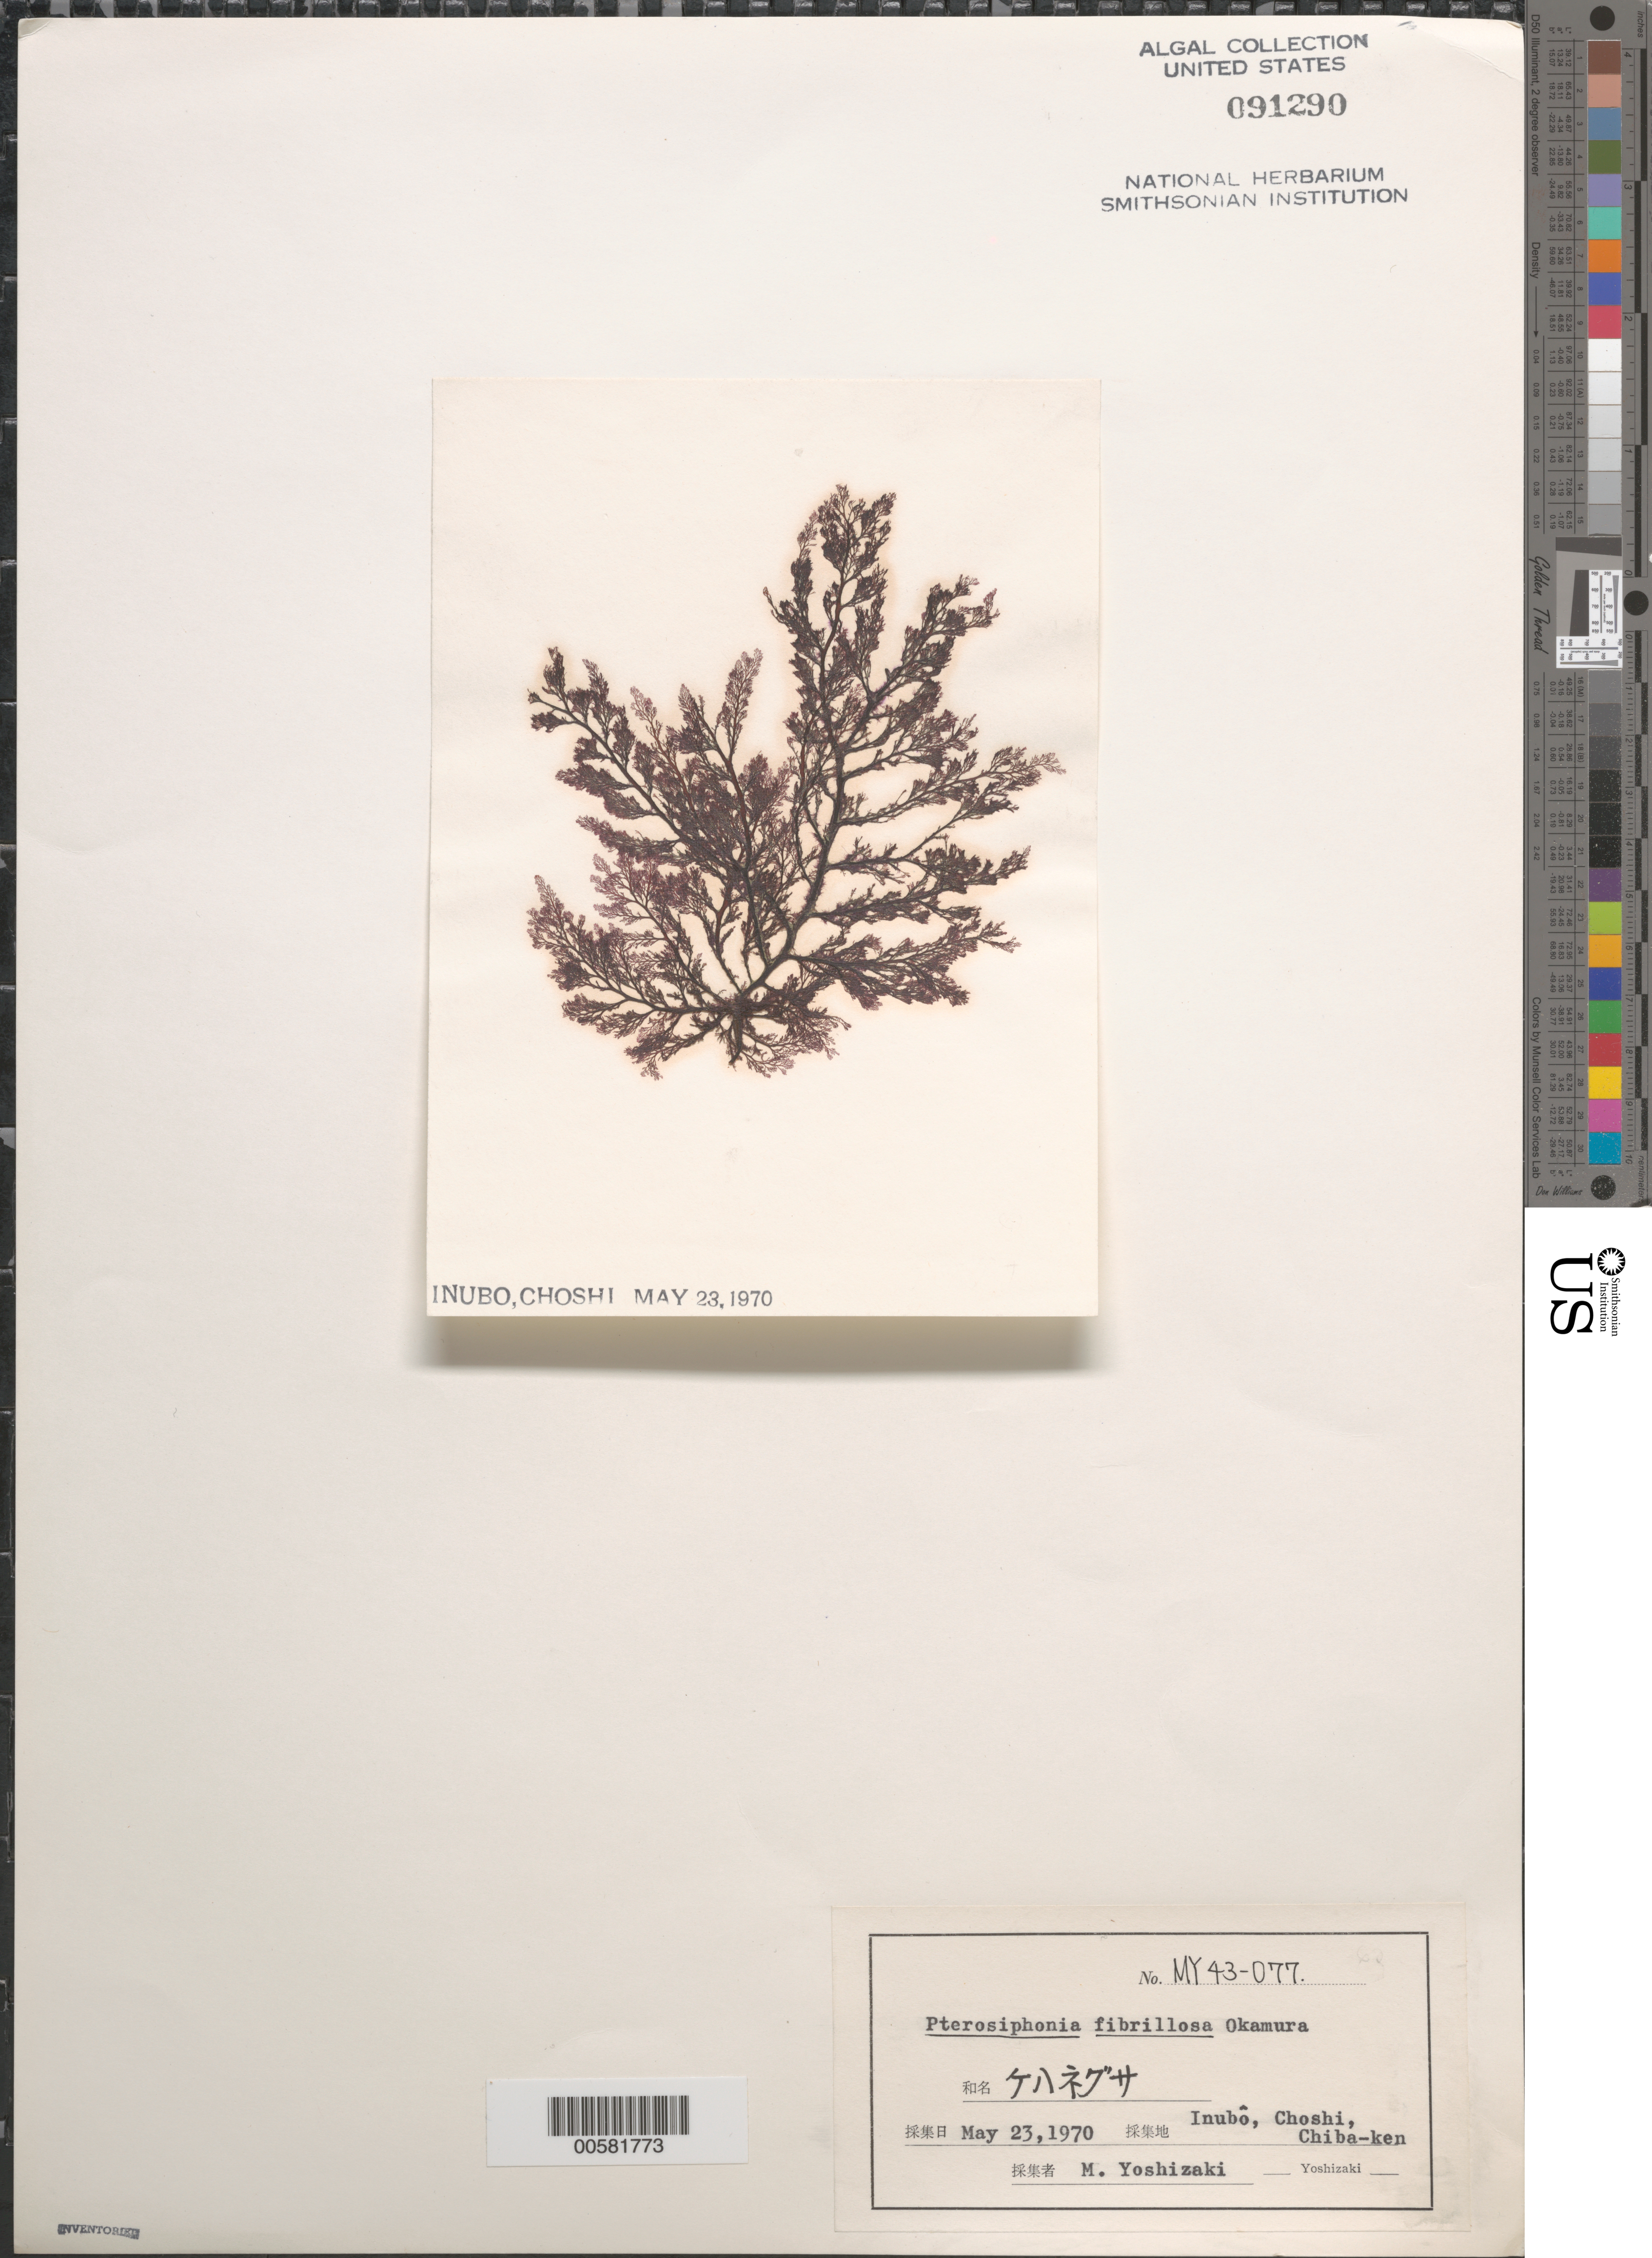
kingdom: Plantae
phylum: Rhodophyta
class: Florideophyceae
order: Ceramiales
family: Rhodomelaceae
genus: Melanothamnus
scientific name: Melanothamnus fibrillosus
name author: (Okamura) Diaz-Tapia & Maggs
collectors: M. Yoshizaki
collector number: My 43-077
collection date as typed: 23 May 1970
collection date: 1970-05-23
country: Japan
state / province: Tiba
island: Honshu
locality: Inubo, Choshi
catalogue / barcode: US 91290